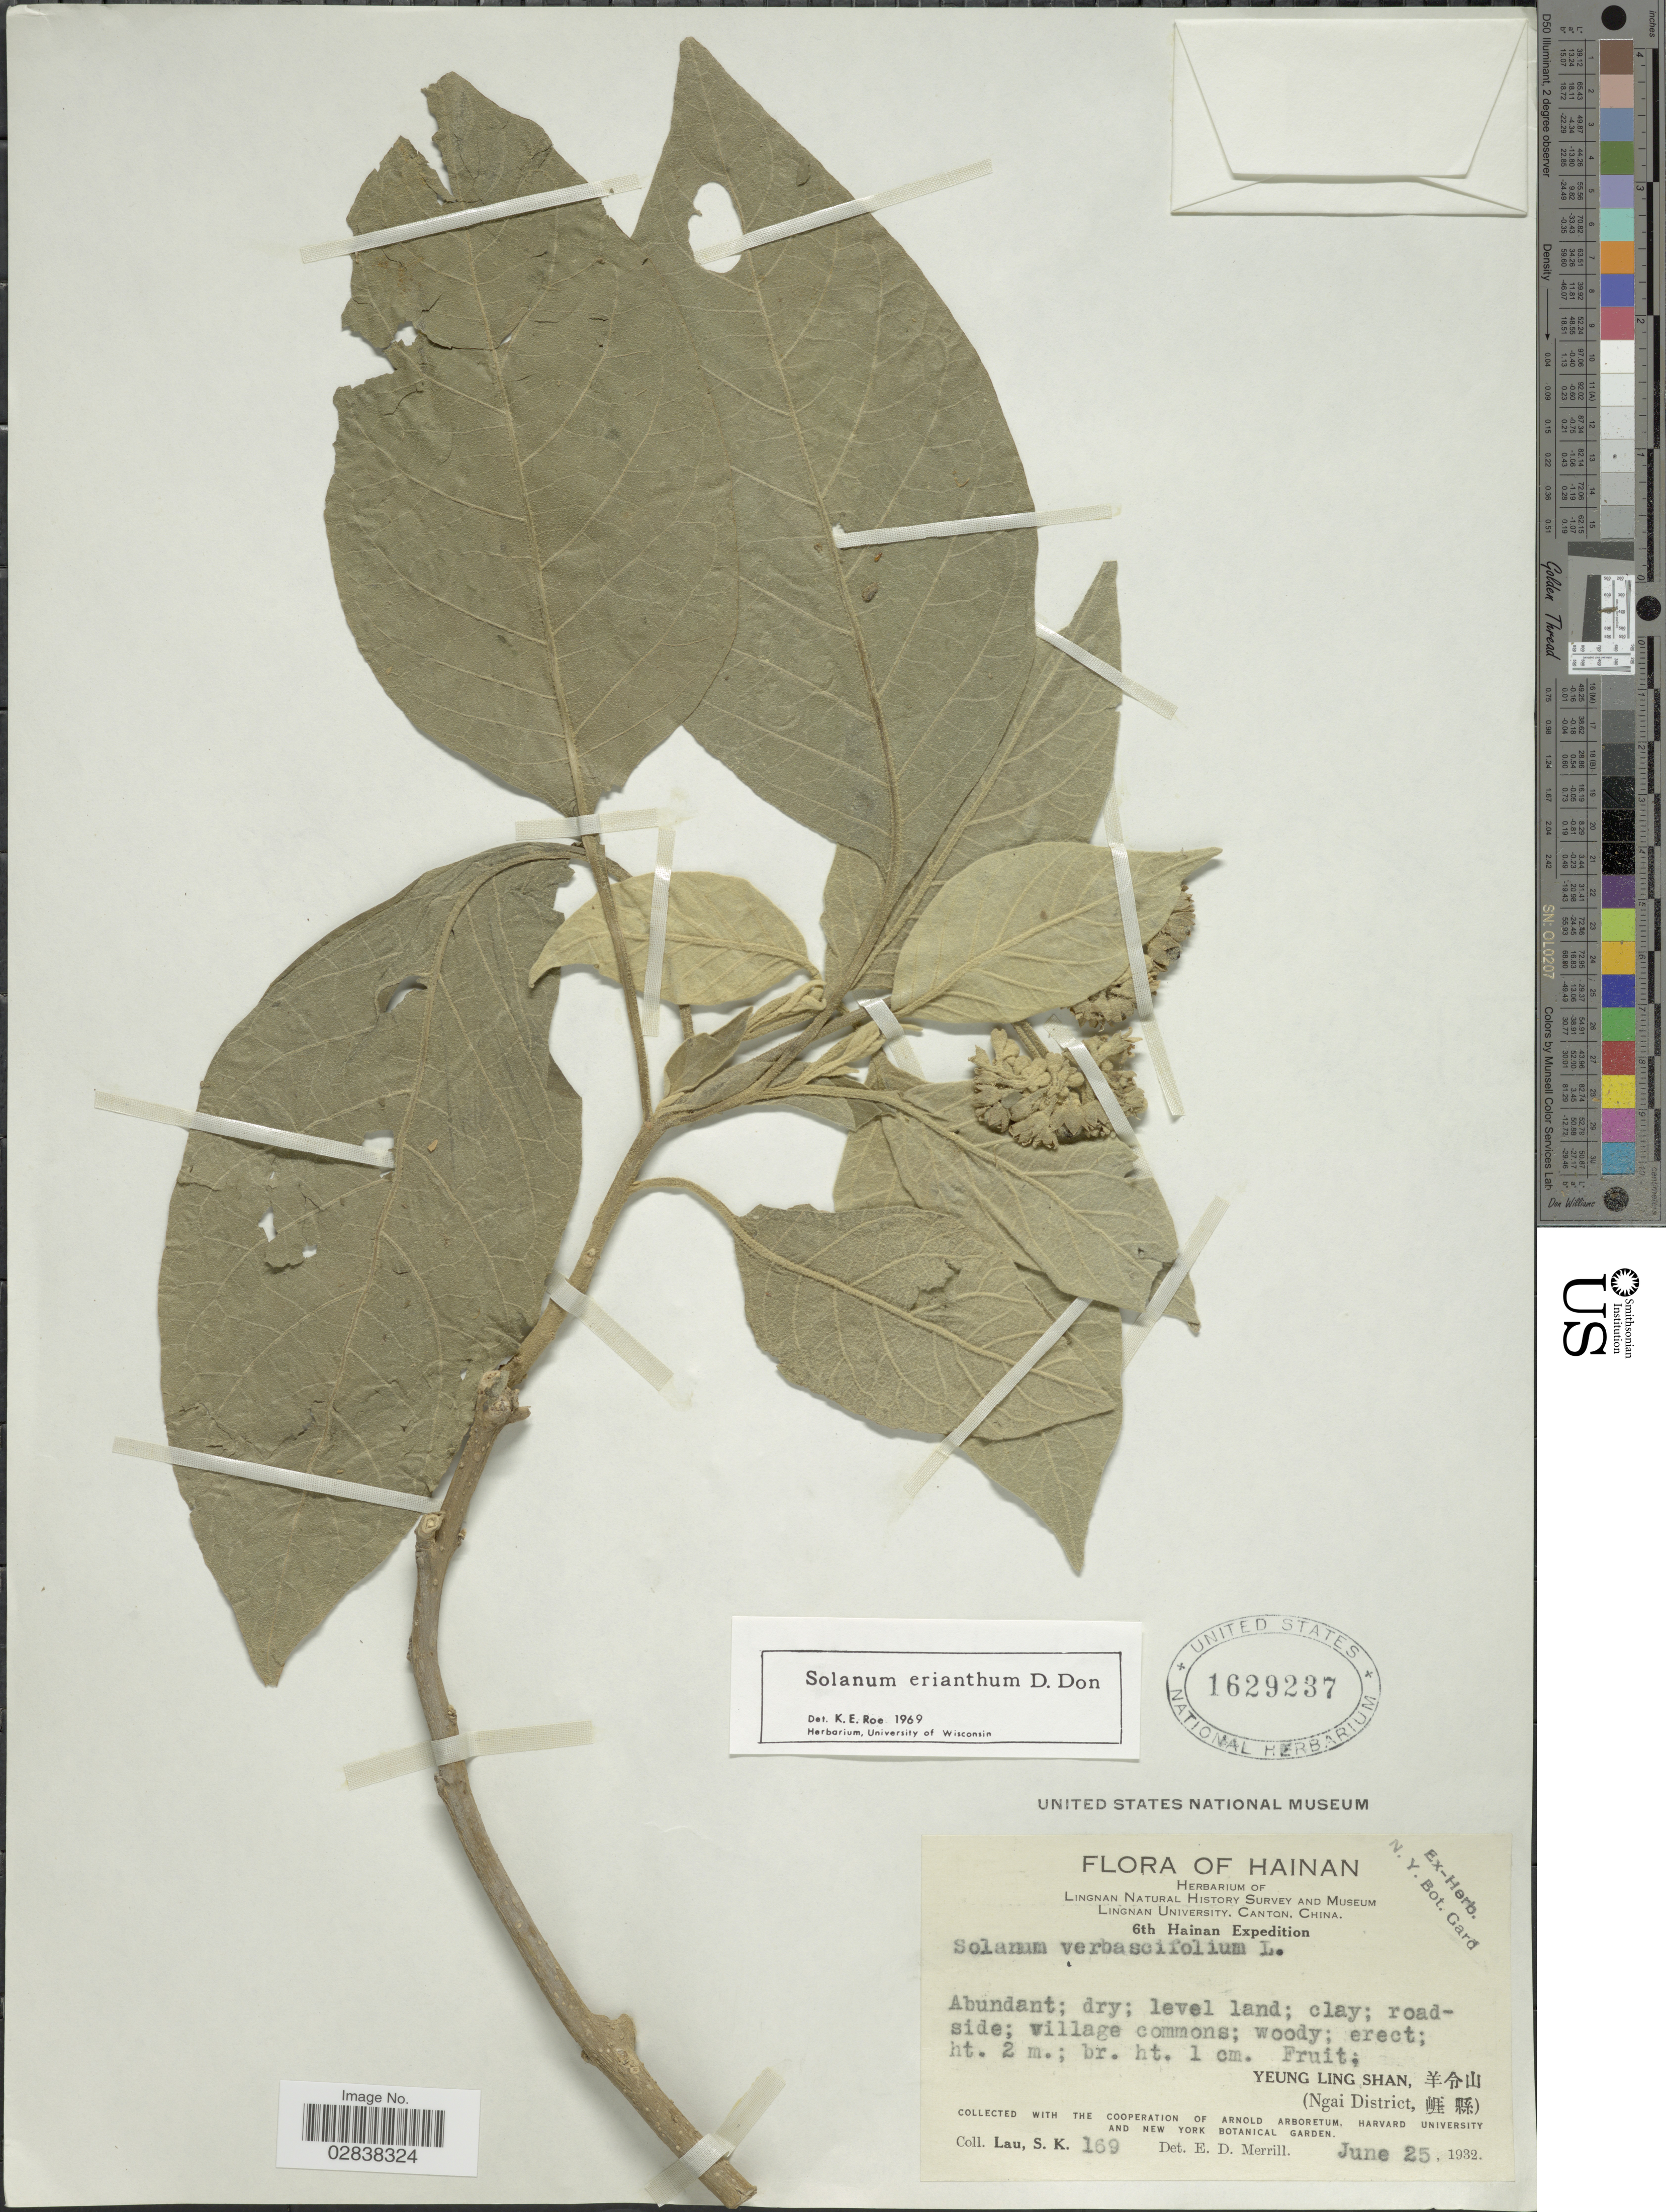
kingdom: Plantae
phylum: Tracheophyta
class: Magnoliopsida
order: Solanales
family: Solanaceae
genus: Solanum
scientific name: Solanum erianthum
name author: D. Don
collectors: S. K. Lau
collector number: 169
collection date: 1932-06-25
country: China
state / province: Hainan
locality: Yeung Ling Shan Ngai District.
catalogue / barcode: US 1629237